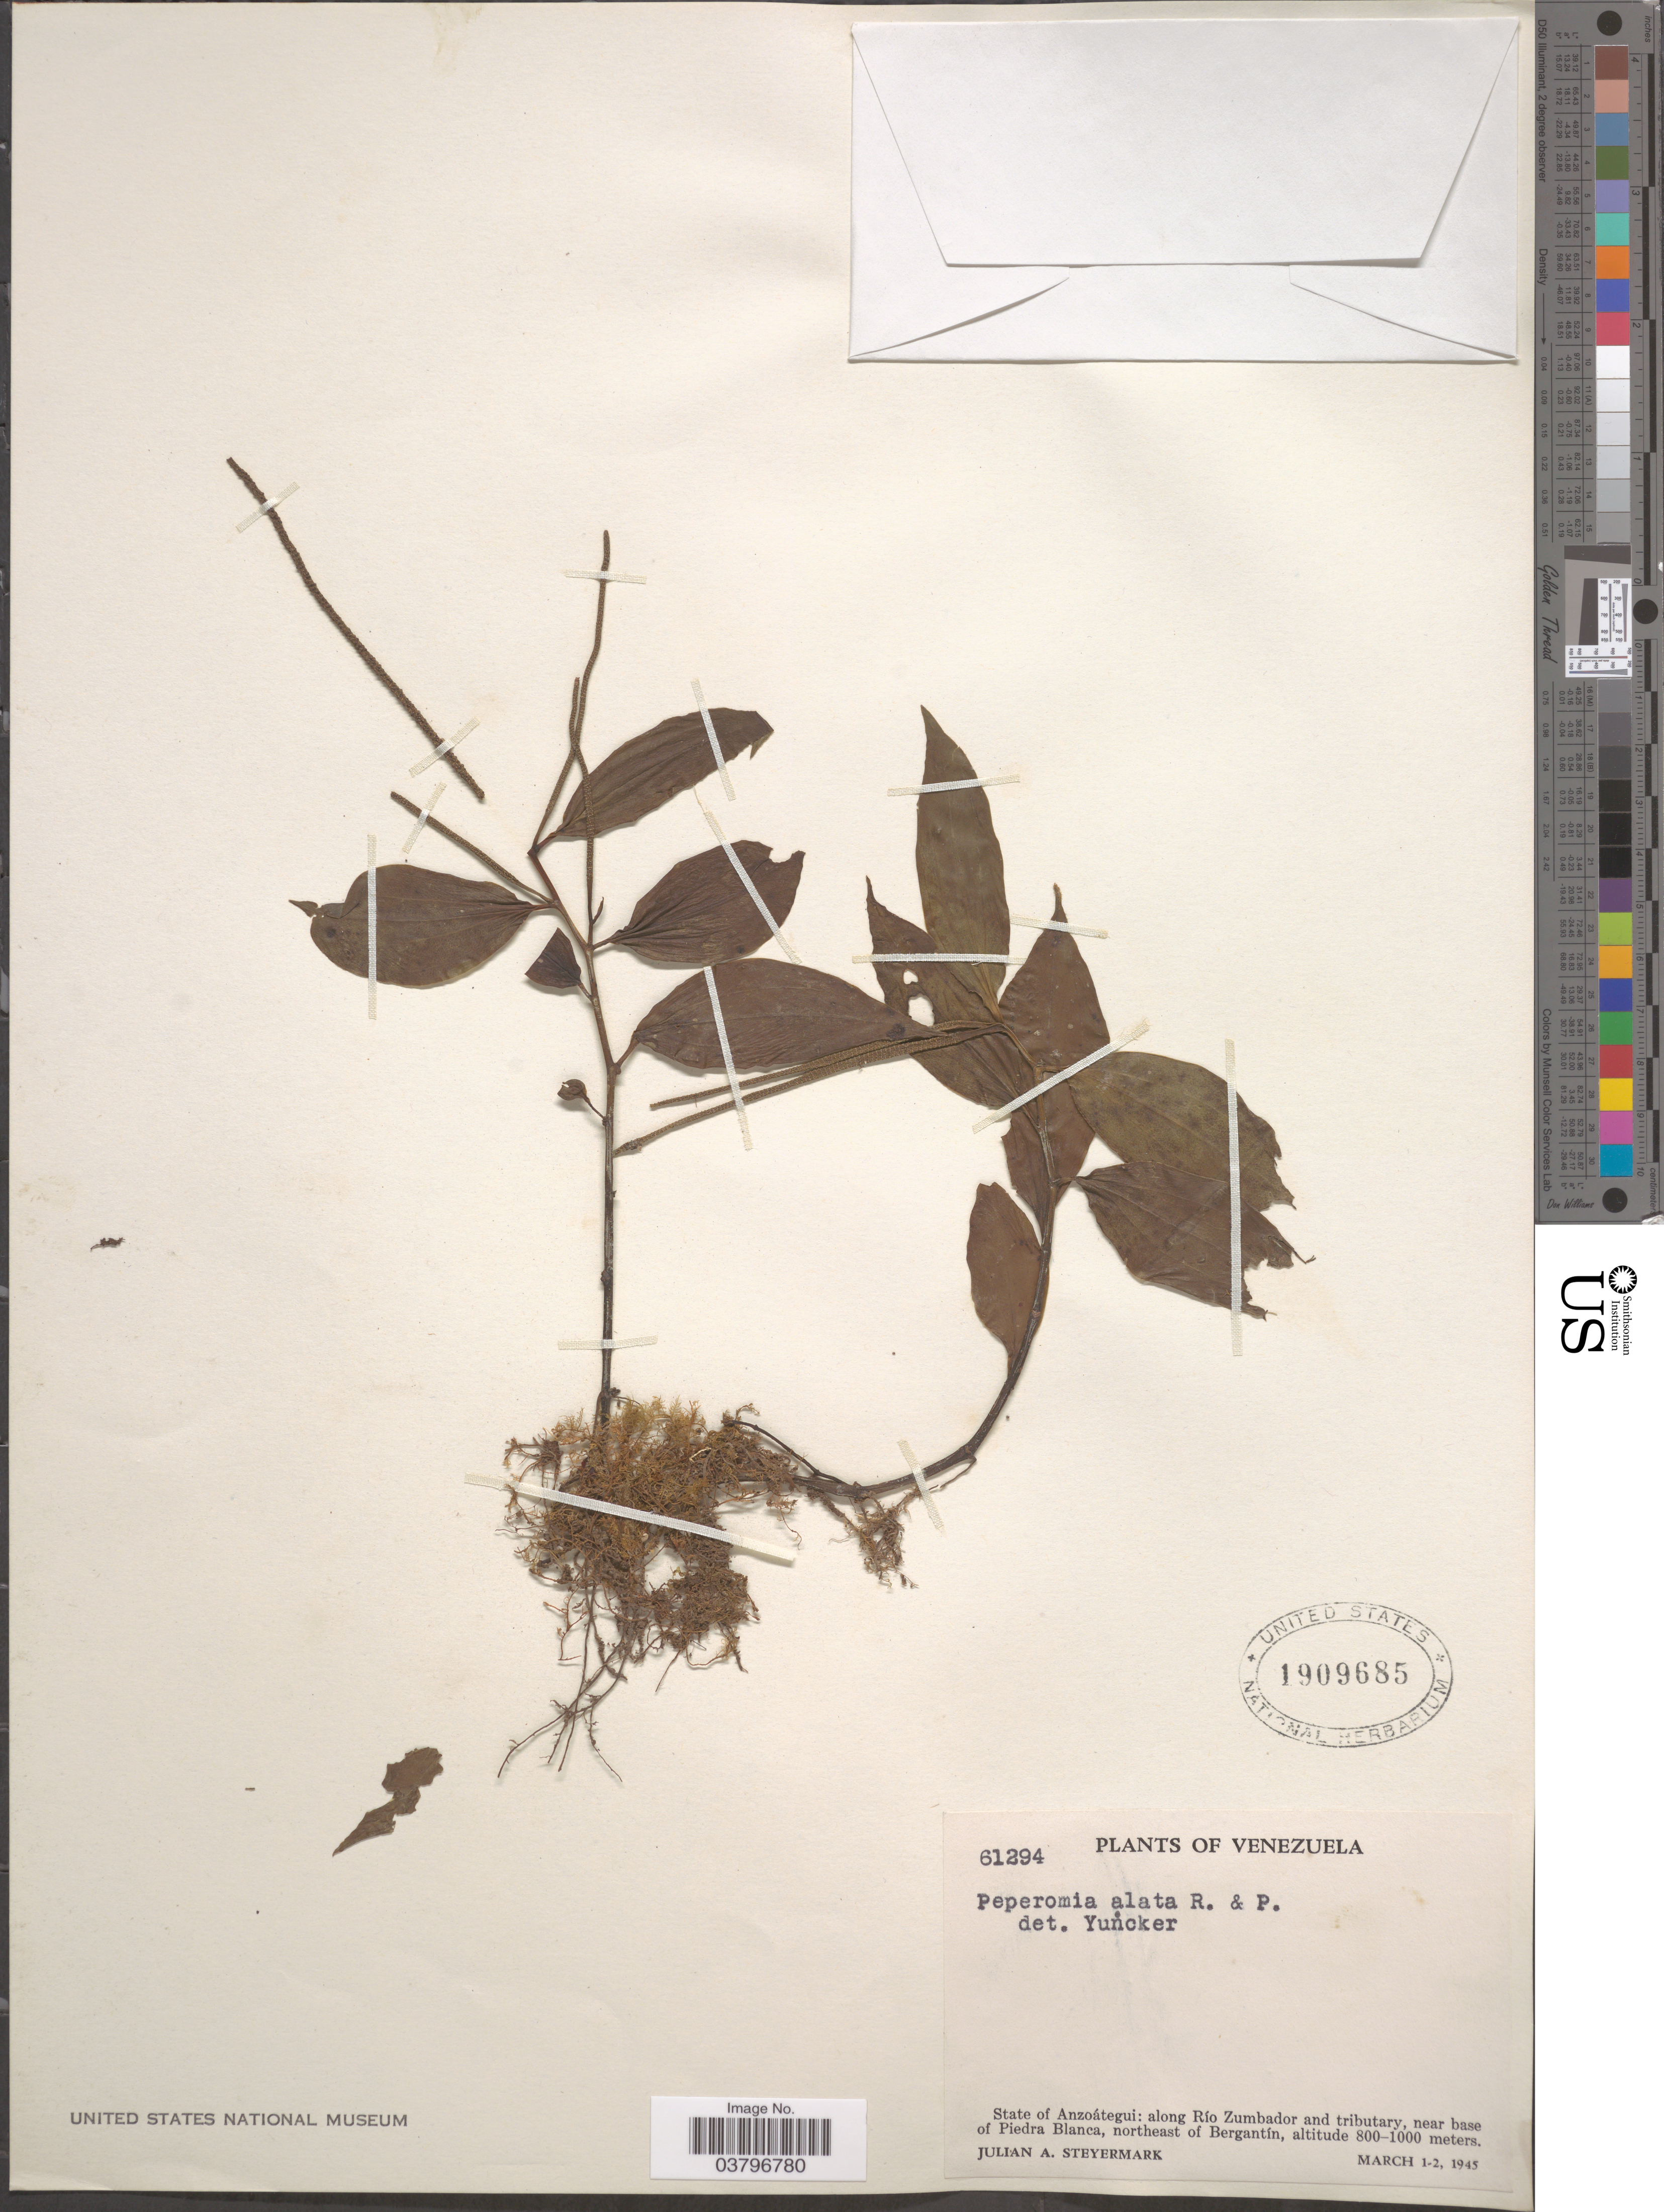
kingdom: Plantae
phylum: Tracheophyta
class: Magnoliopsida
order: Piperales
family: Piperaceae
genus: Peperomia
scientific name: Peperomia alata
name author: Ruiz & Pav.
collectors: J. Steyermark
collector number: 61294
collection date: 1945-03-01/1945-03-02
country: Venezuela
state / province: Anzoategui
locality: Along Río Zumbador and tributary, near base of Piedra Blanca, northeast of Bergantín.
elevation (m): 800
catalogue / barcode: US 1909685